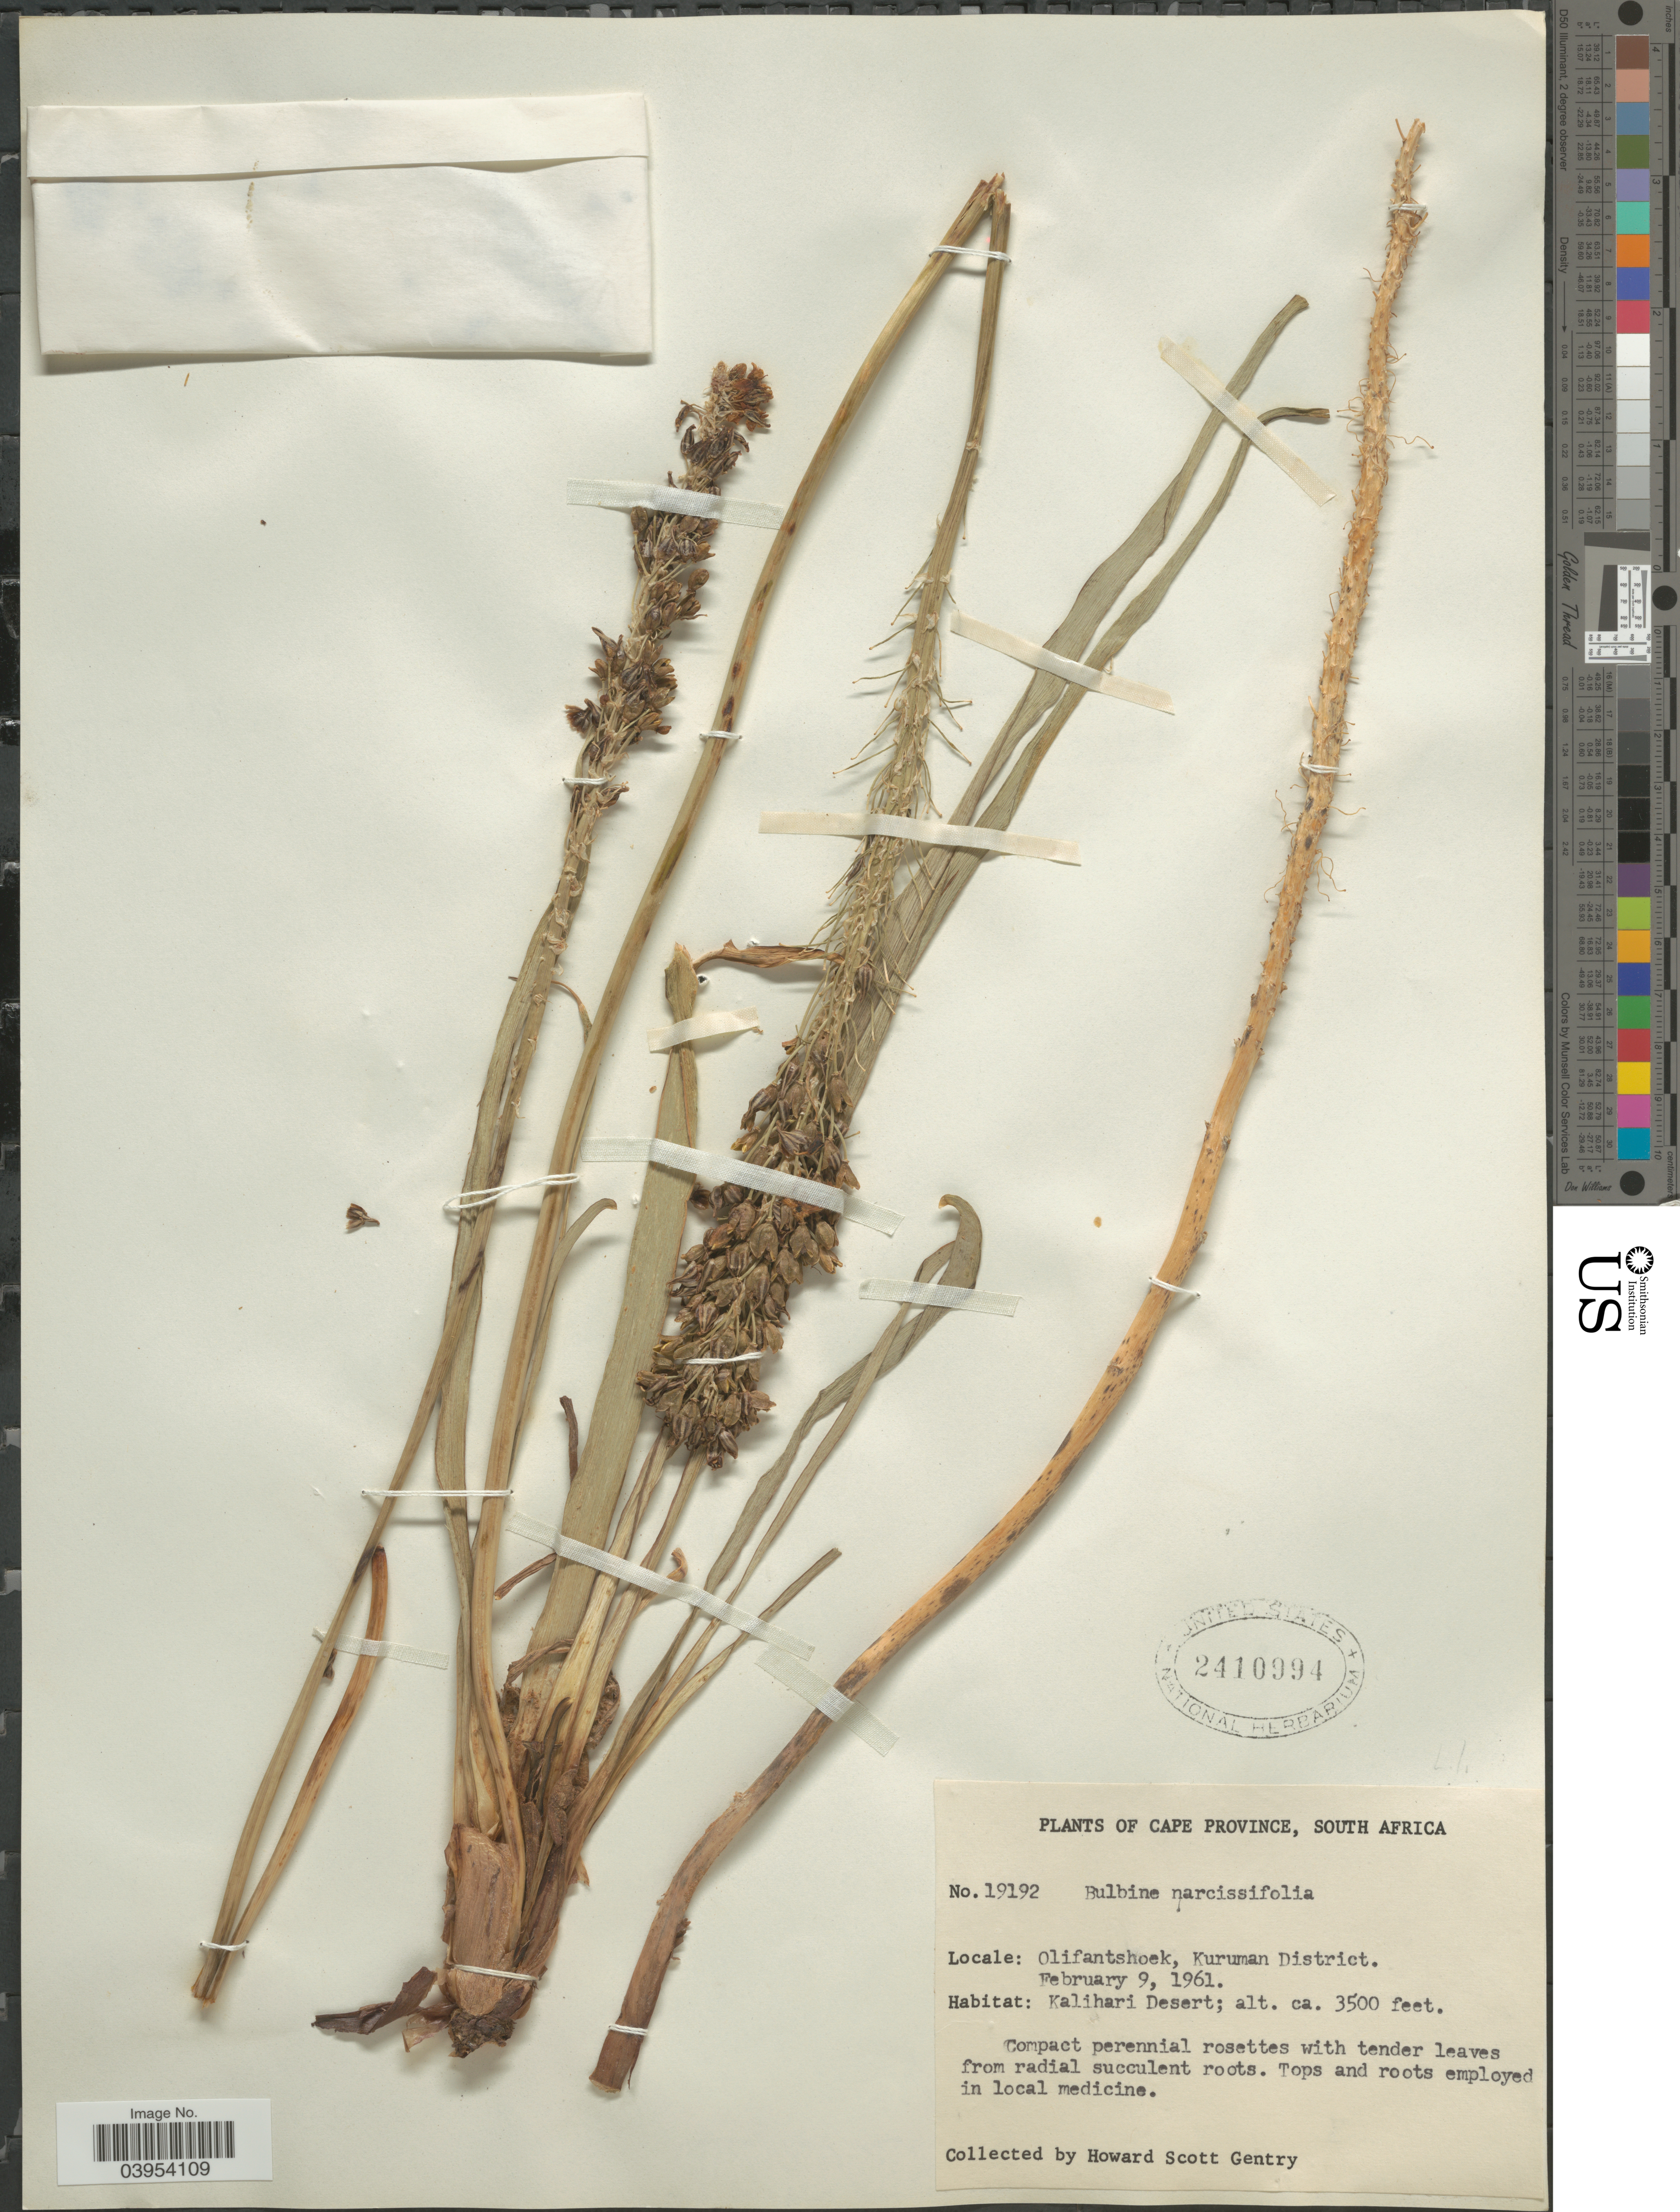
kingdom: Plantae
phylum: Tracheophyta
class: Liliopsida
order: Asparagales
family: Asphodelaceae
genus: Bulbine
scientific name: Bulbine narcissifolia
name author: Salm-Dyck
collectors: H. S. Gentry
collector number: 19192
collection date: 1961-02-09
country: South Africa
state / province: Northern Cape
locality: Olifantshoek, Kuruman District. Kalihari Desert.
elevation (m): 1067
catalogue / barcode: US 2410994